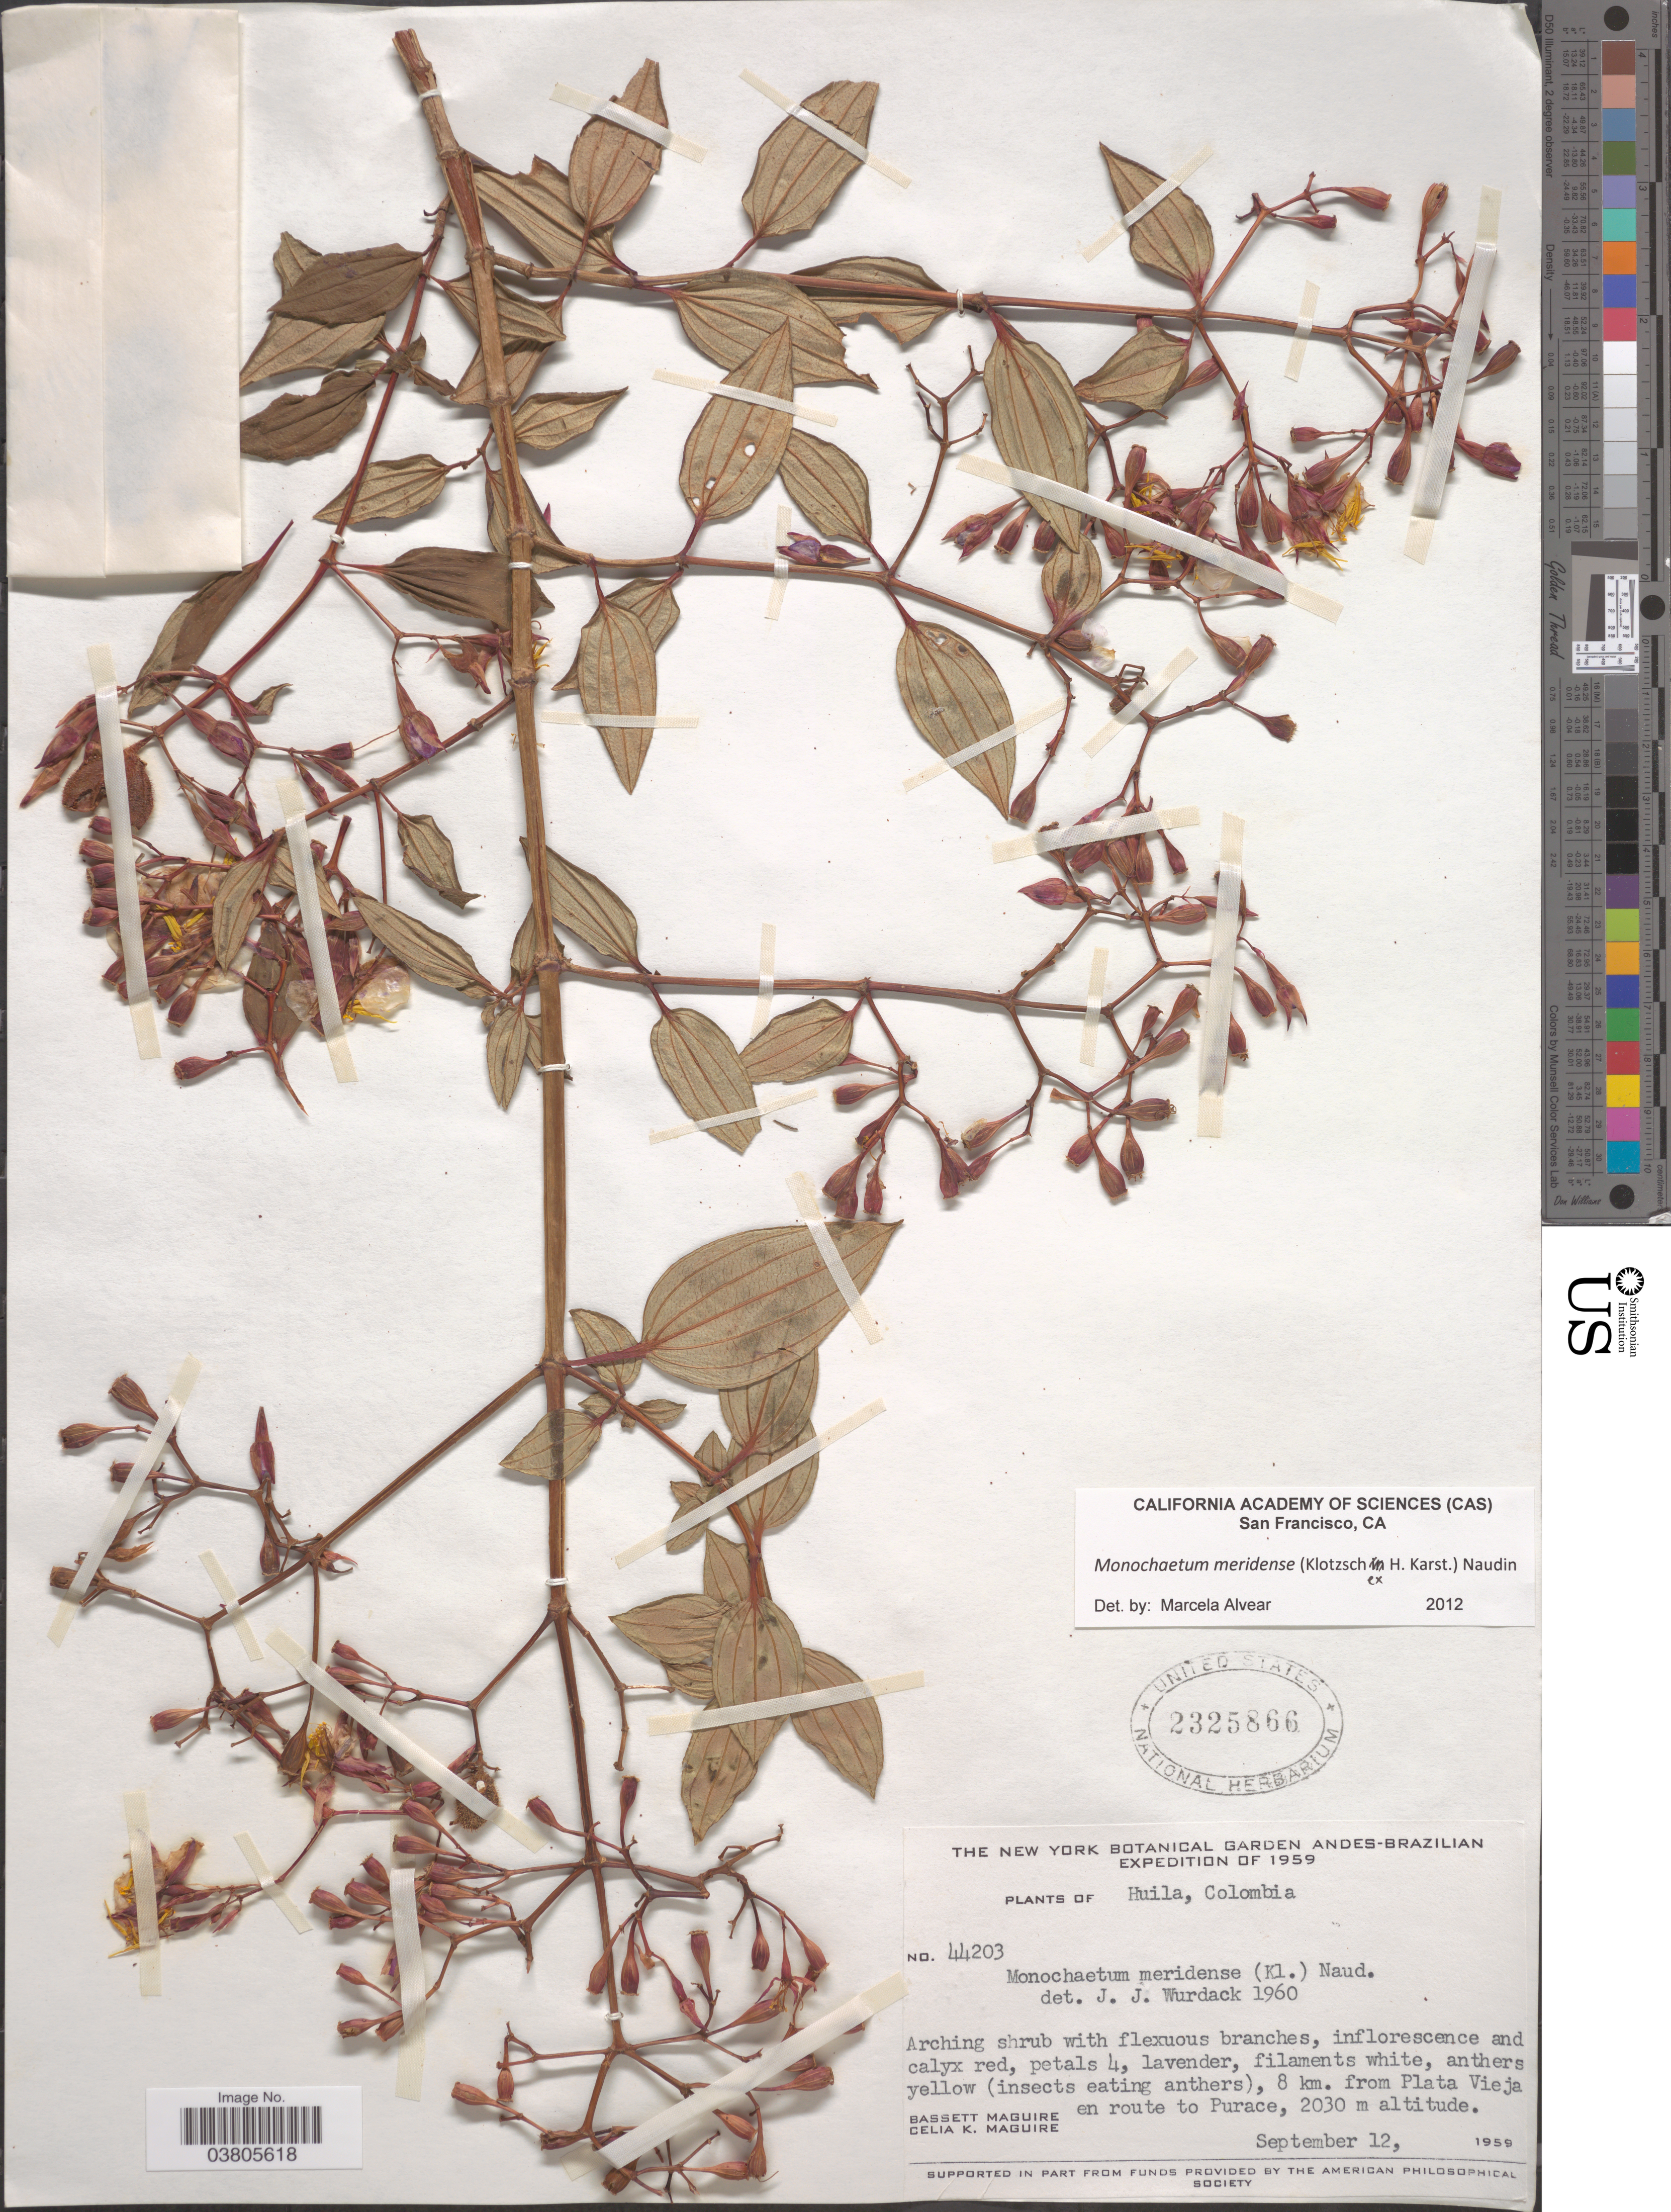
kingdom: Plantae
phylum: Tracheophyta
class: Magnoliopsida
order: Myrtales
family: Melastomataceae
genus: Monochaetum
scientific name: Monochaetum meridense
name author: (H. Karst.) Naudin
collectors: B. Maguire & C. K. Maguire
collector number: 44203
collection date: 1959-09-12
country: Colombia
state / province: Huila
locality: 8 km. from Plata Vieja en route to Purace.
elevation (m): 2030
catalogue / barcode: US 2325866